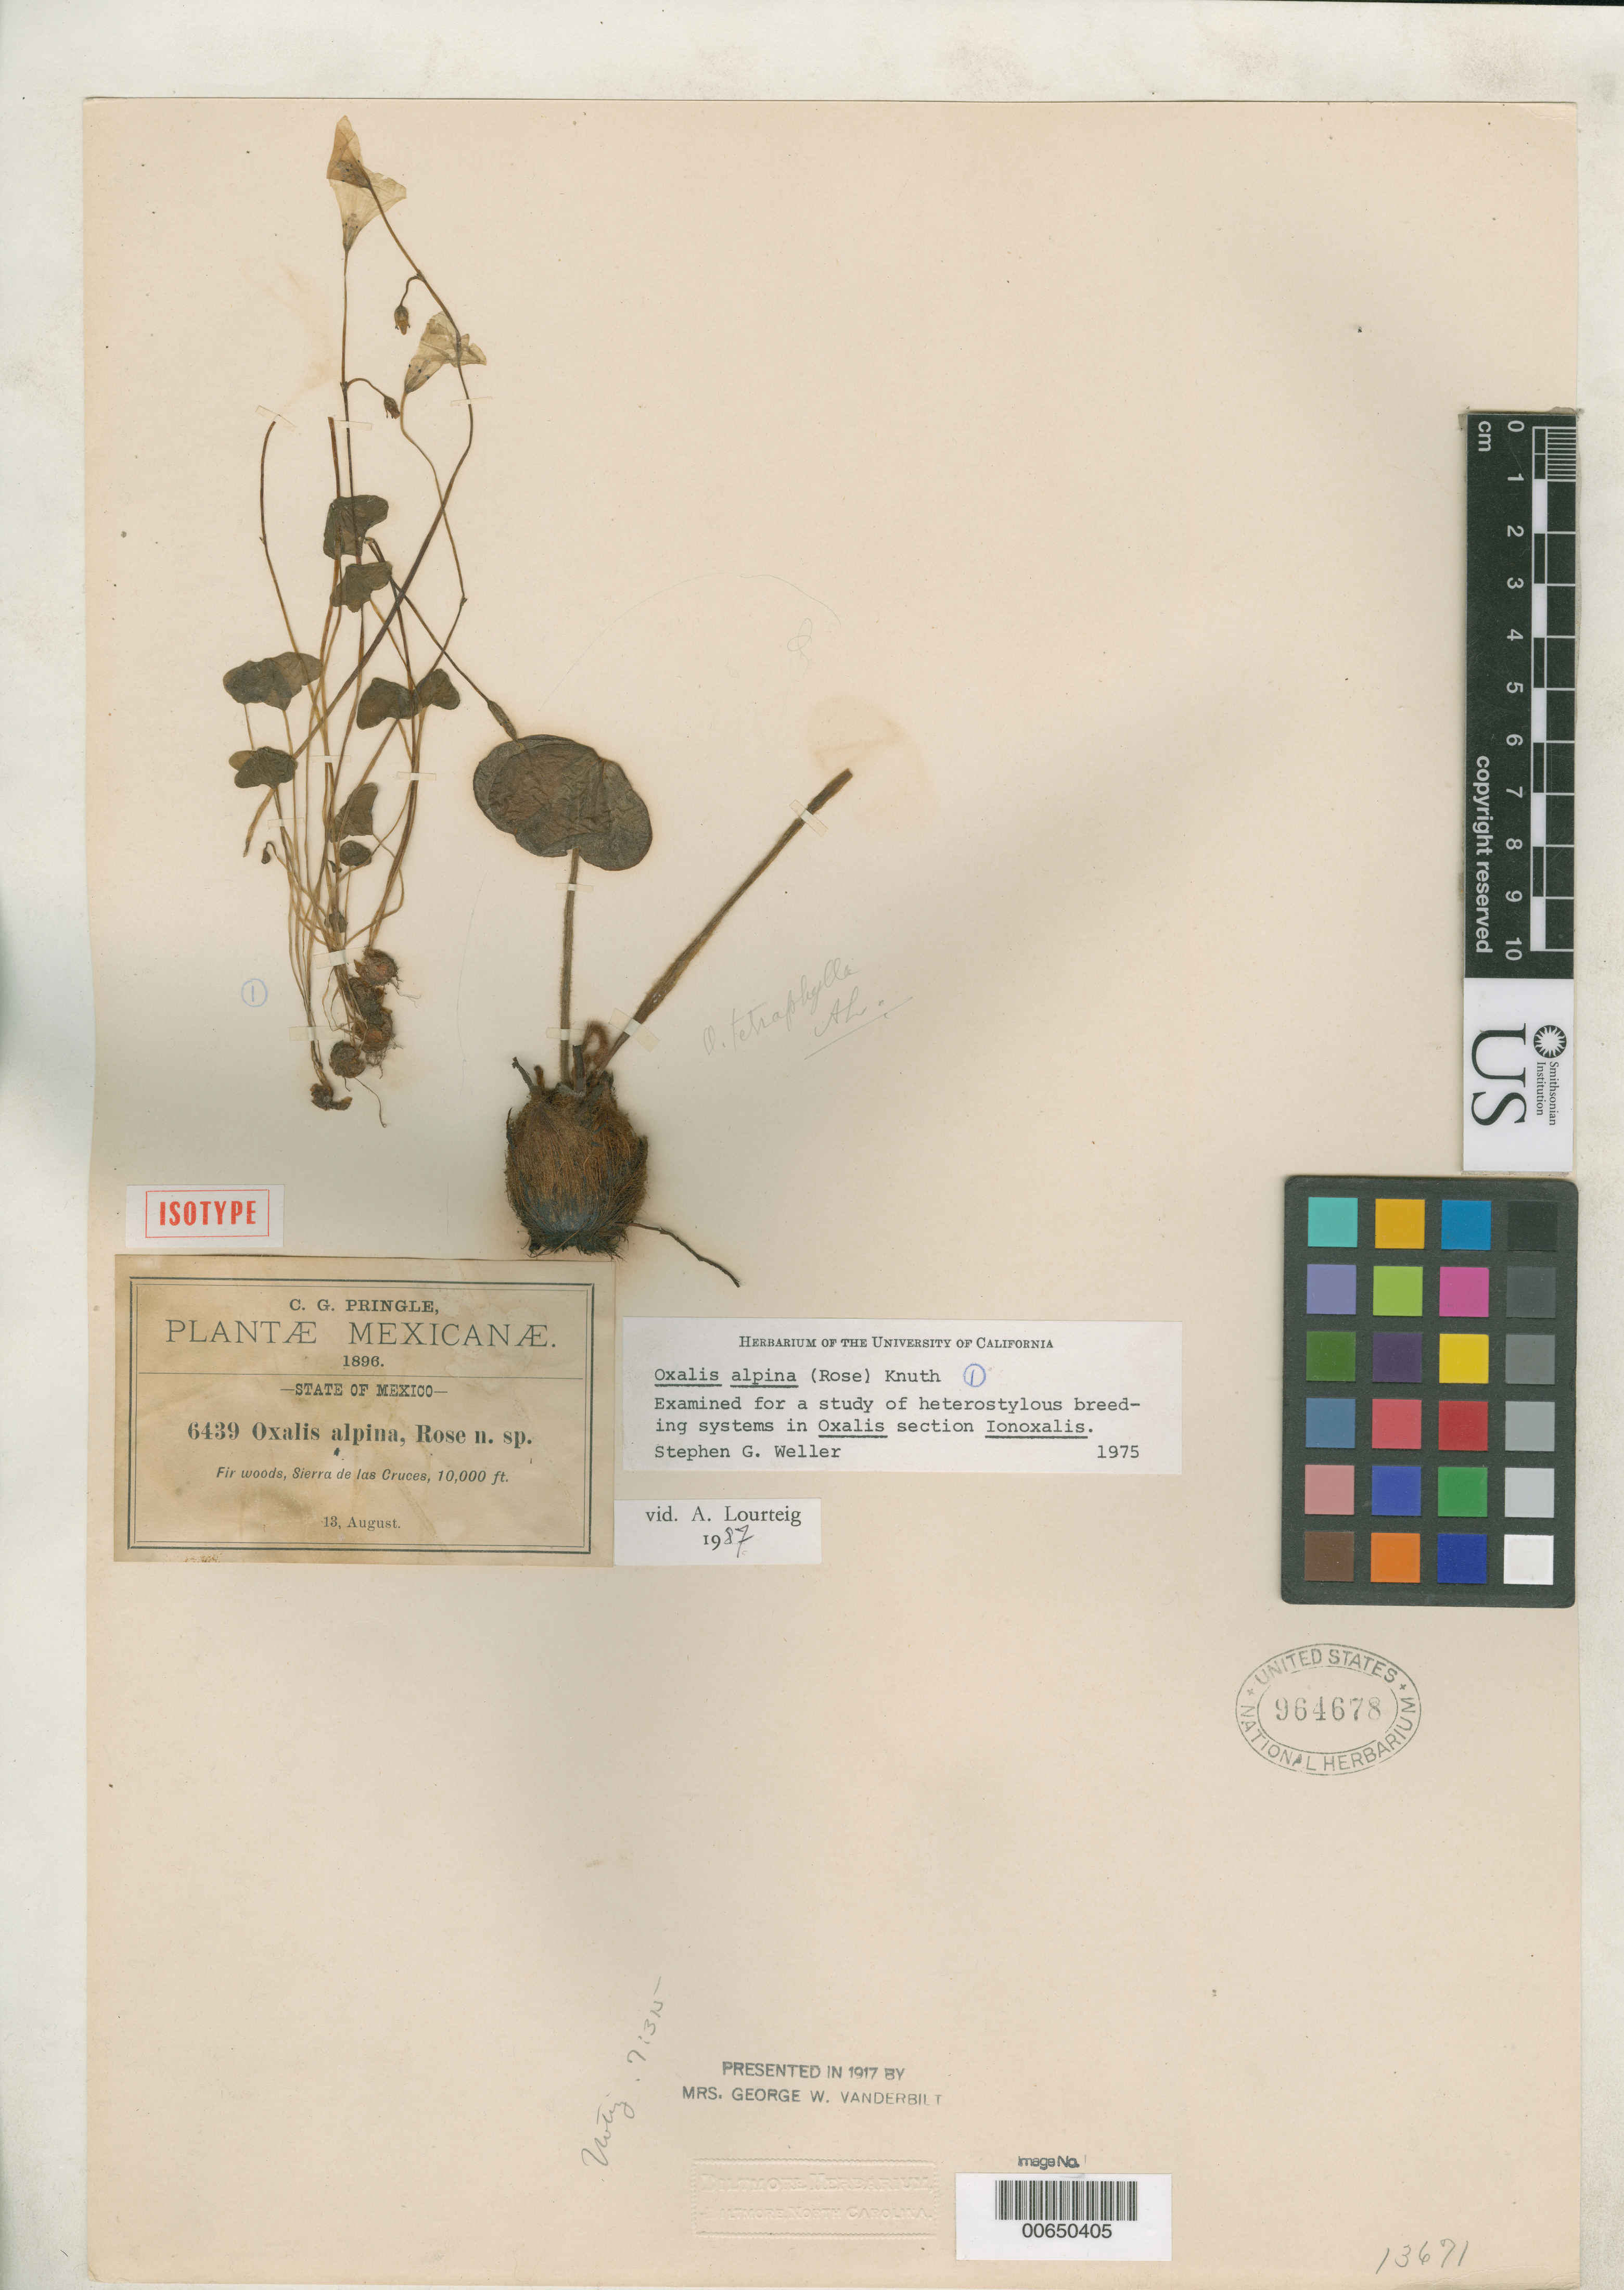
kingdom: Plantae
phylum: Tracheophyta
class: Magnoliopsida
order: Oxalidales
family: Oxalidaceae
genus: Ionoxalis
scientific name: Ionoxalis alpina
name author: Rose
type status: Isotype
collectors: C. G. Pringle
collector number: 6439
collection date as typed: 13 Aug 1896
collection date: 1896-08-13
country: Mexico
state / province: México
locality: Sierra de Las Cruces.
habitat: Fir woods.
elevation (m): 3048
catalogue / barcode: US 964678